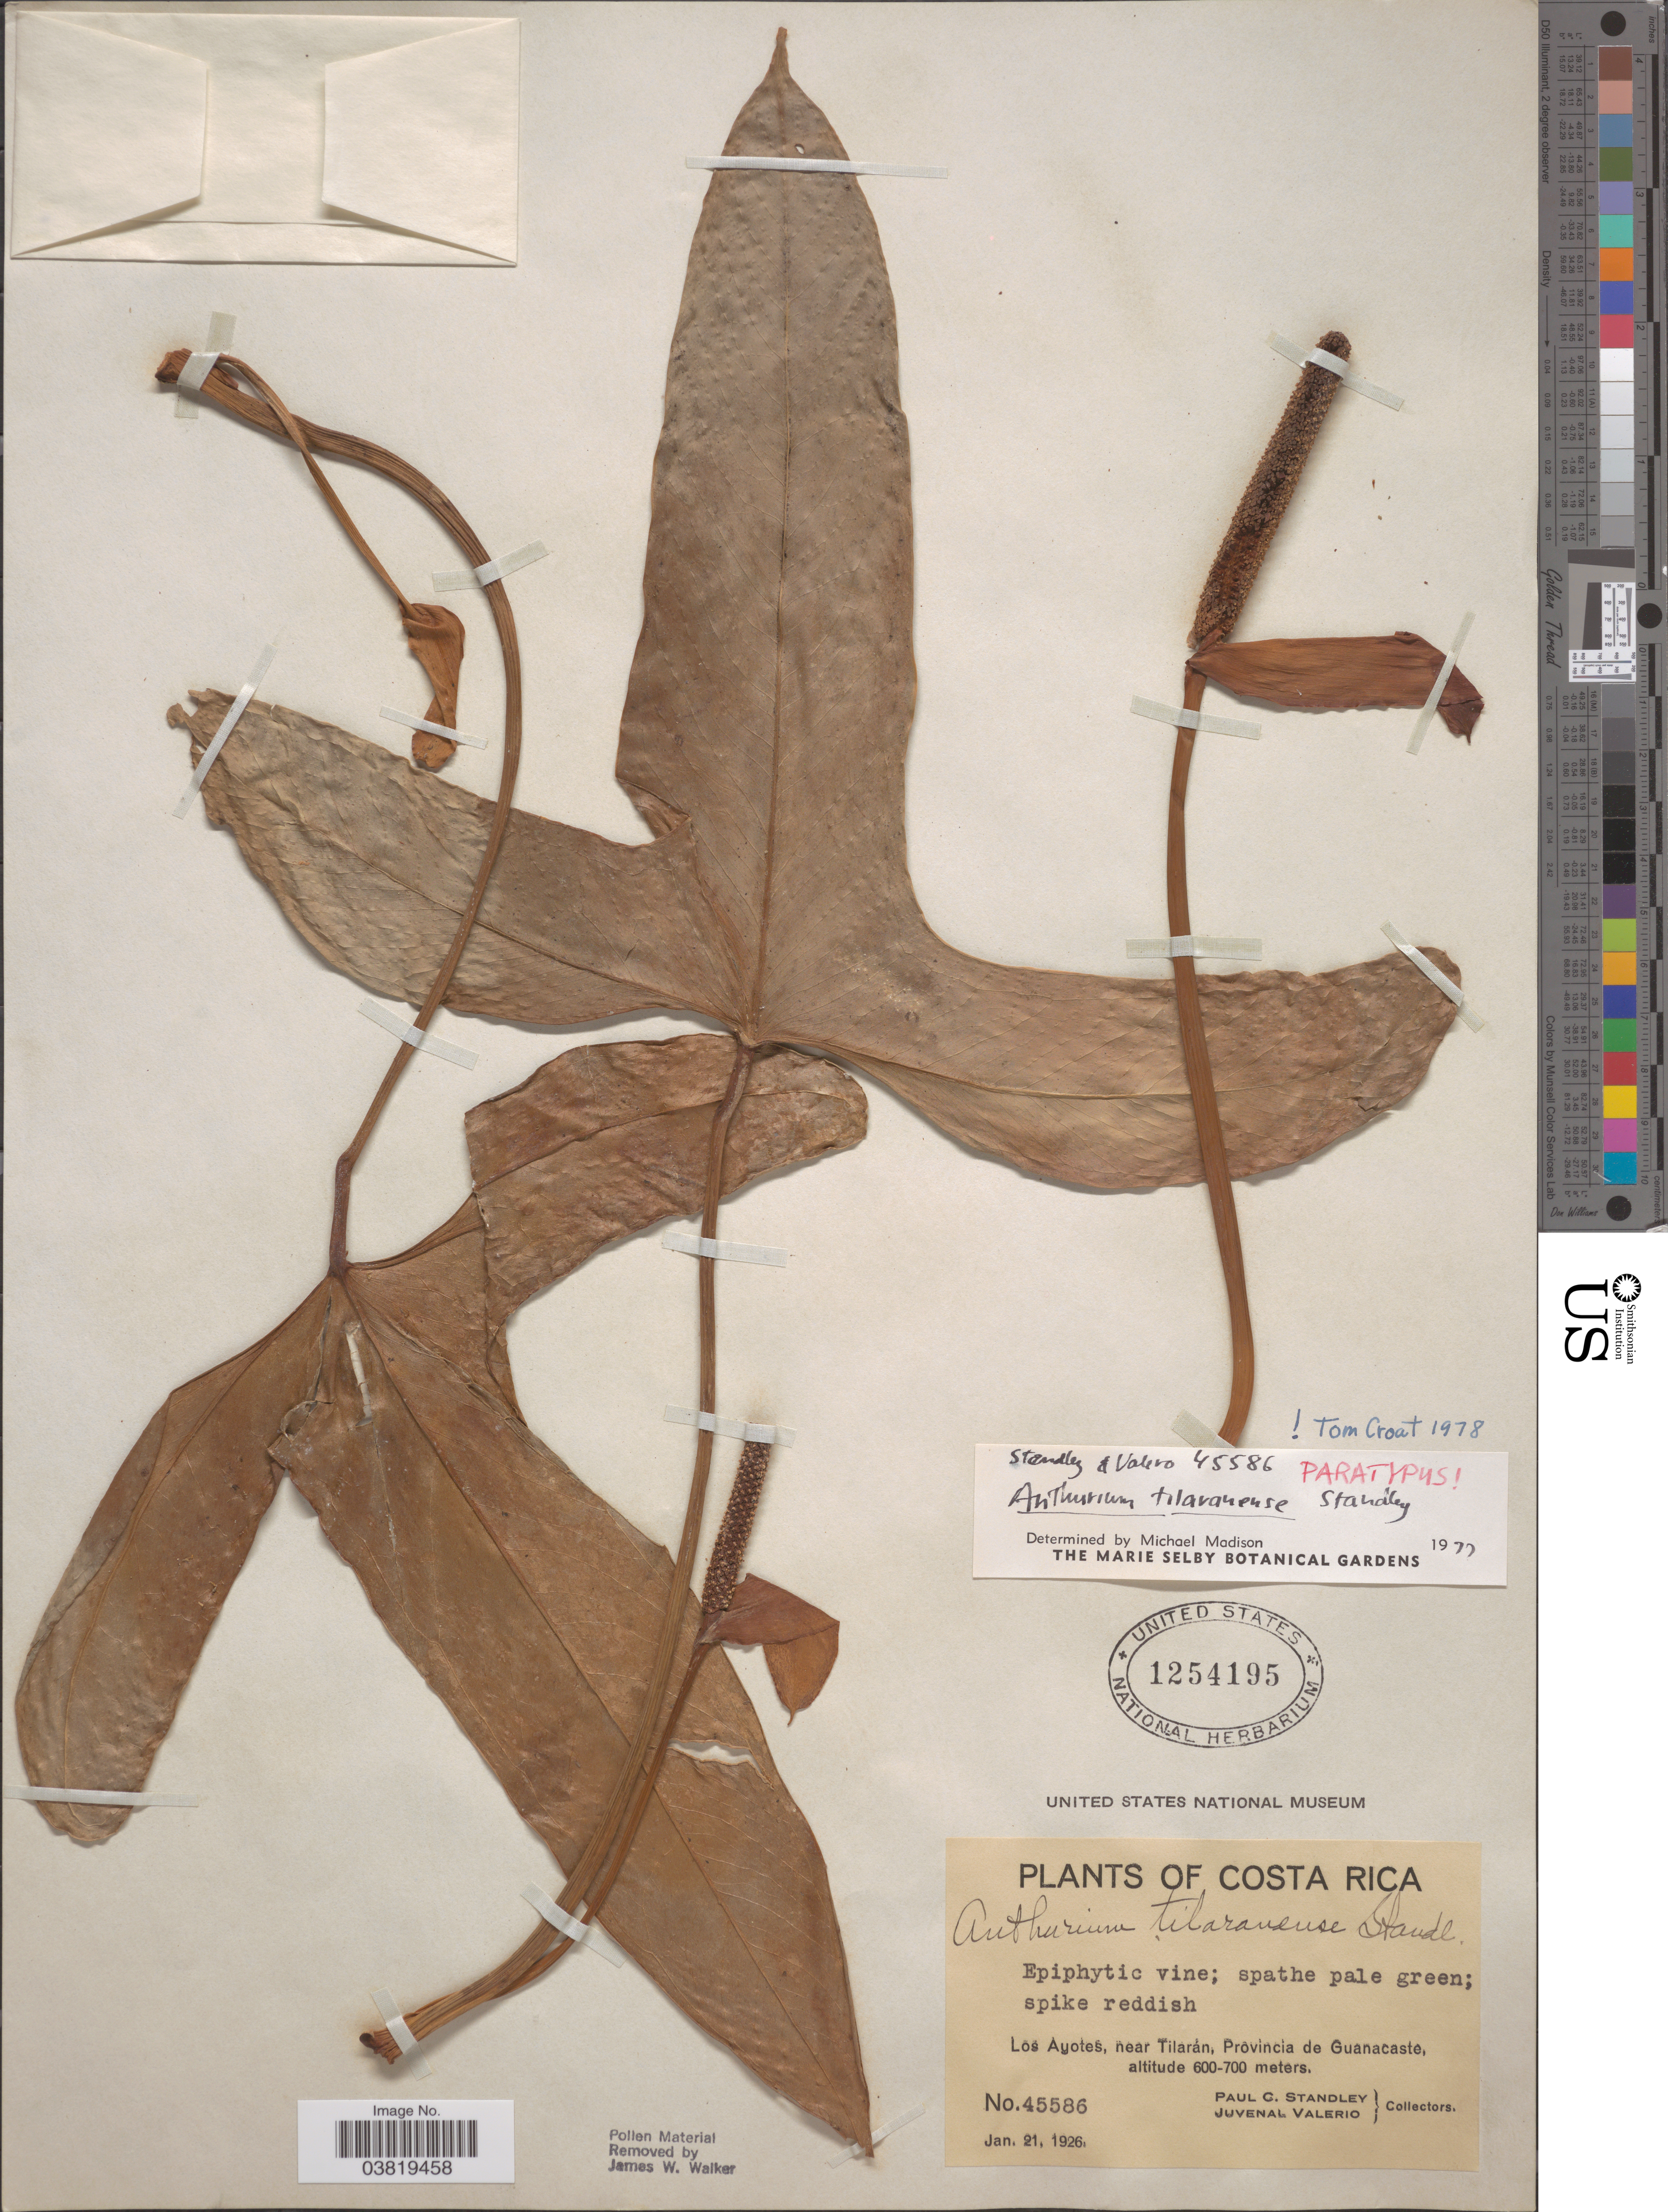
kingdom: Plantae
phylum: Tracheophyta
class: Liliopsida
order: Alismatales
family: Araceae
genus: Anthurium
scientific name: Anthurium tilaranense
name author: Standl.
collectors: P. C. Standley & J. Valerio R.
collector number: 45586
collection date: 1926-01-21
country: Costa Rica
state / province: Guanacaste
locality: Los Ayotes, near Tilarán.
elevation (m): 600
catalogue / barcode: US 1254195